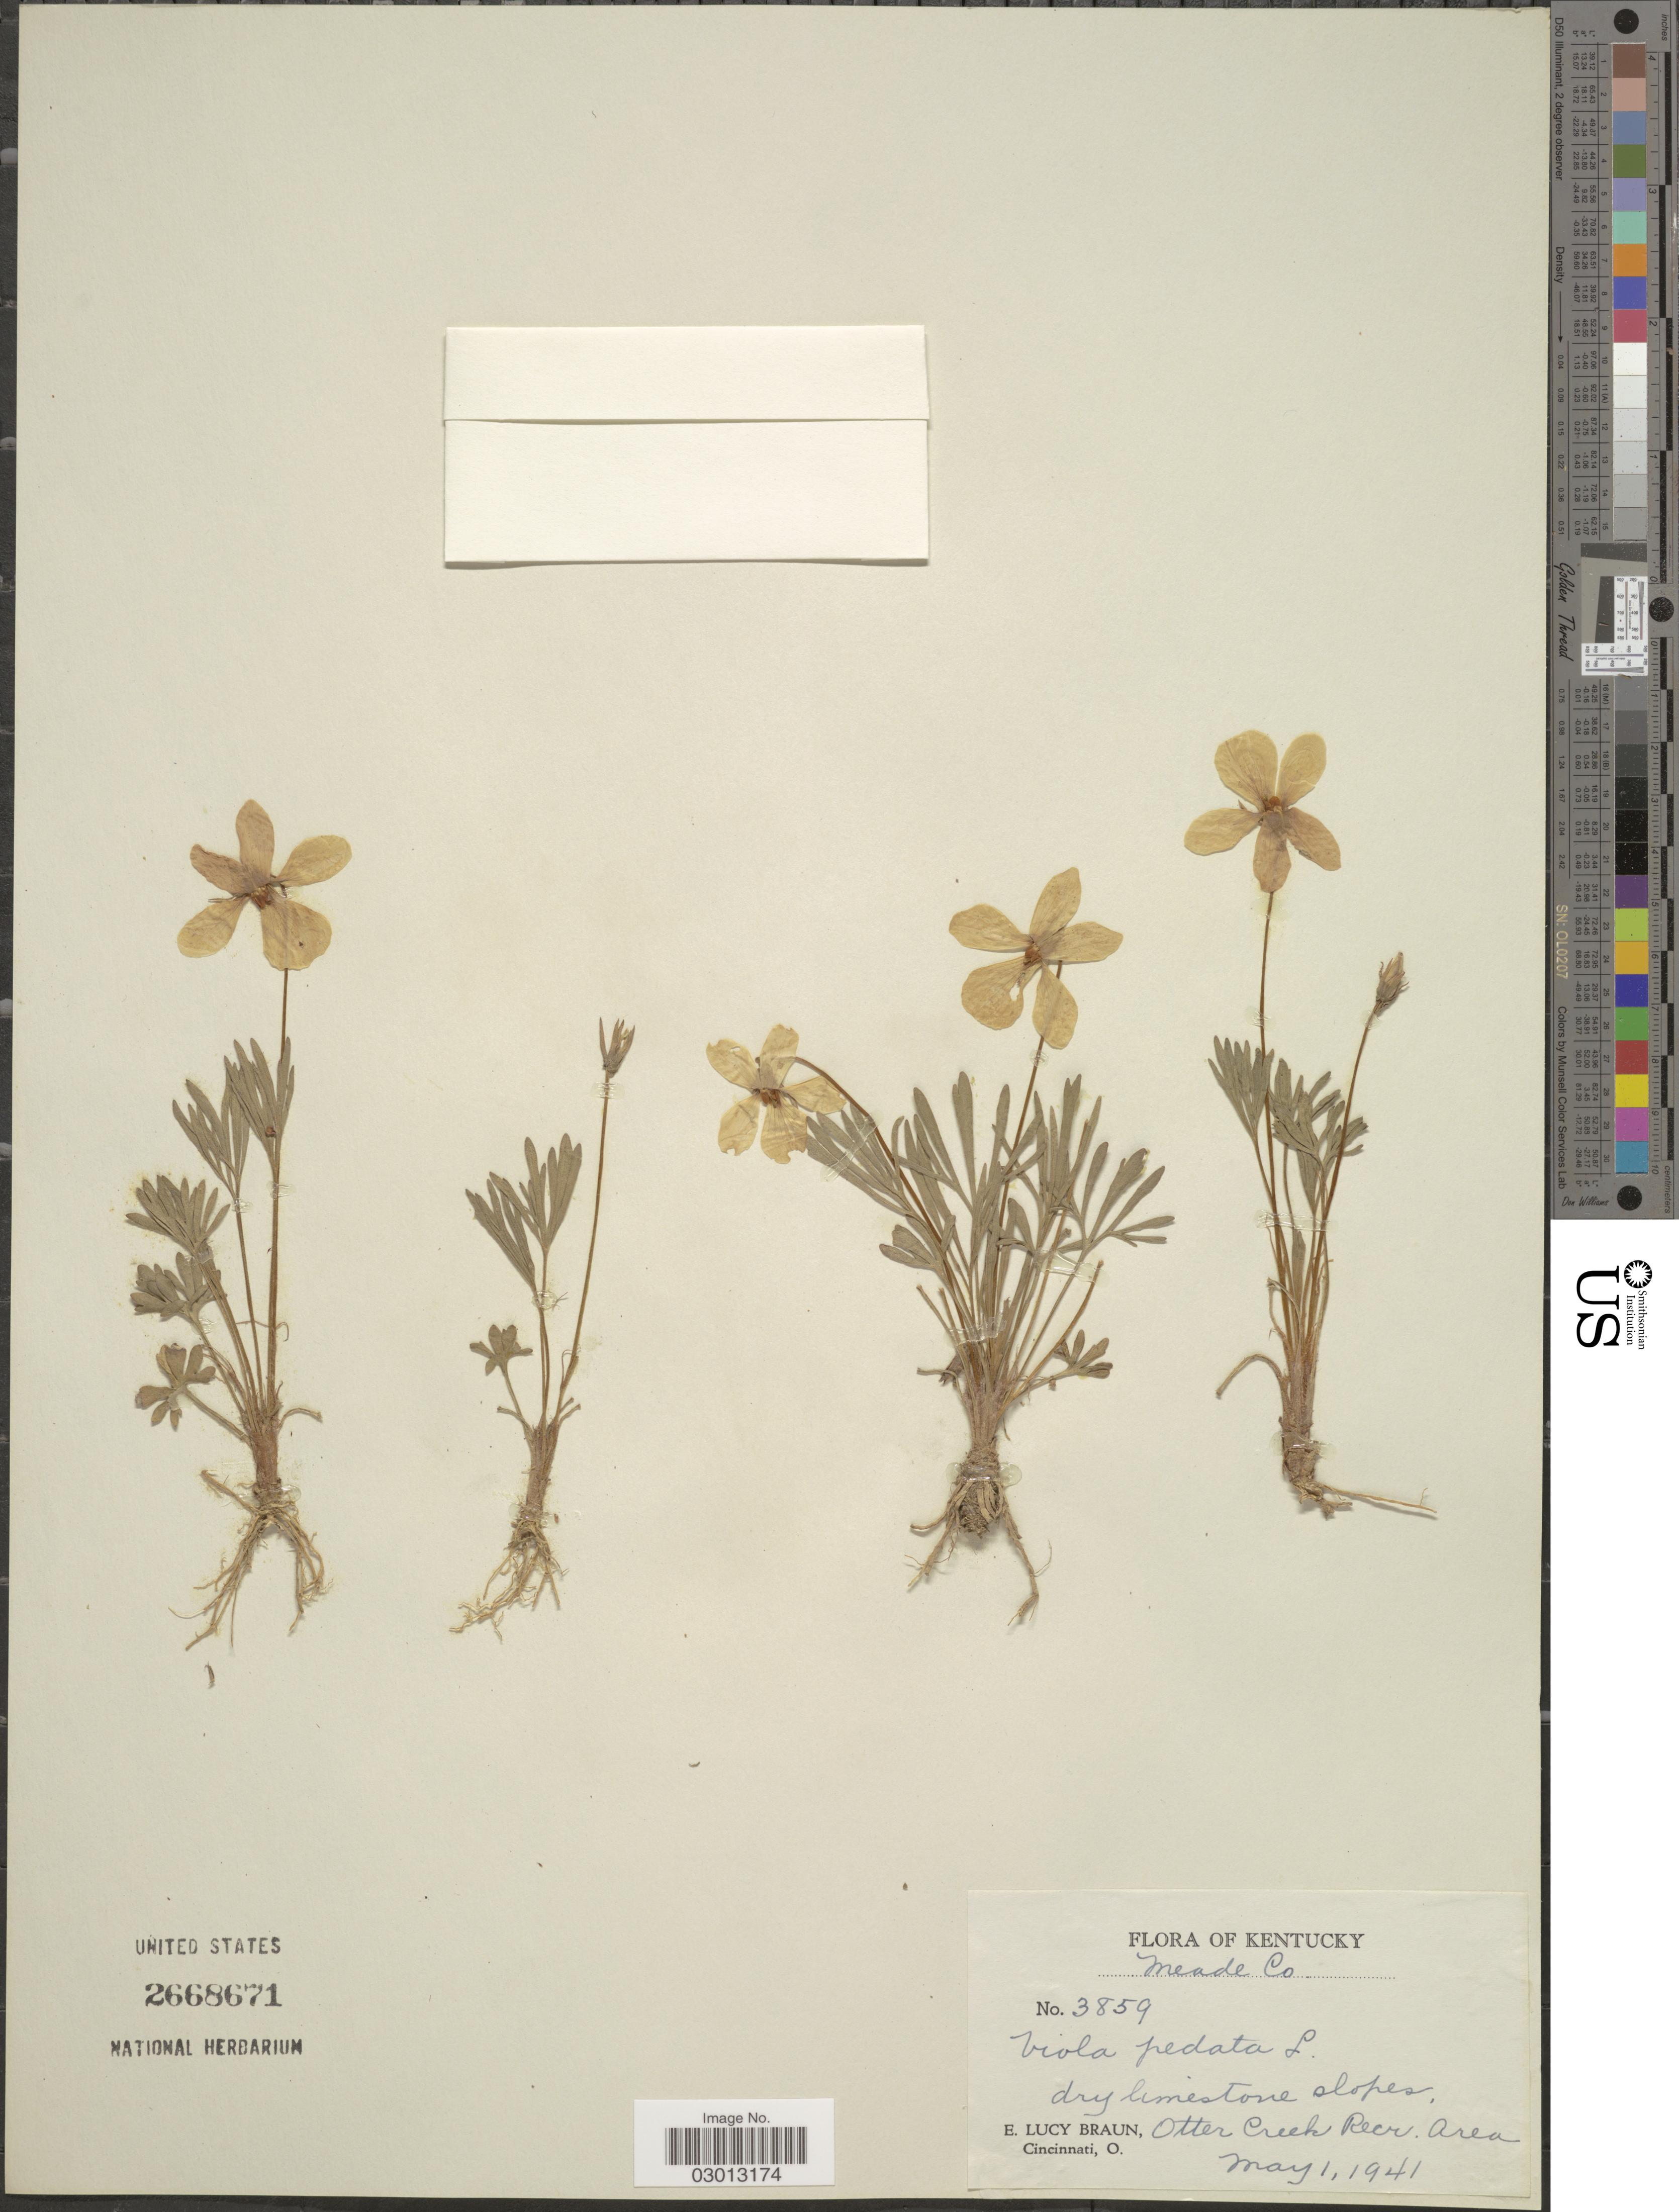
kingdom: Plantae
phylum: Tracheophyta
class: Magnoliopsida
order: Malpighiales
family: Violaceae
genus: Viola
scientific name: Viola pedata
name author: L.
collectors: E. L. Braun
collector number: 3859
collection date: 1941-05-01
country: United States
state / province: Kentucky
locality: Meade Co. Otter Creek Recr. Area.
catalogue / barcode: US 2668671